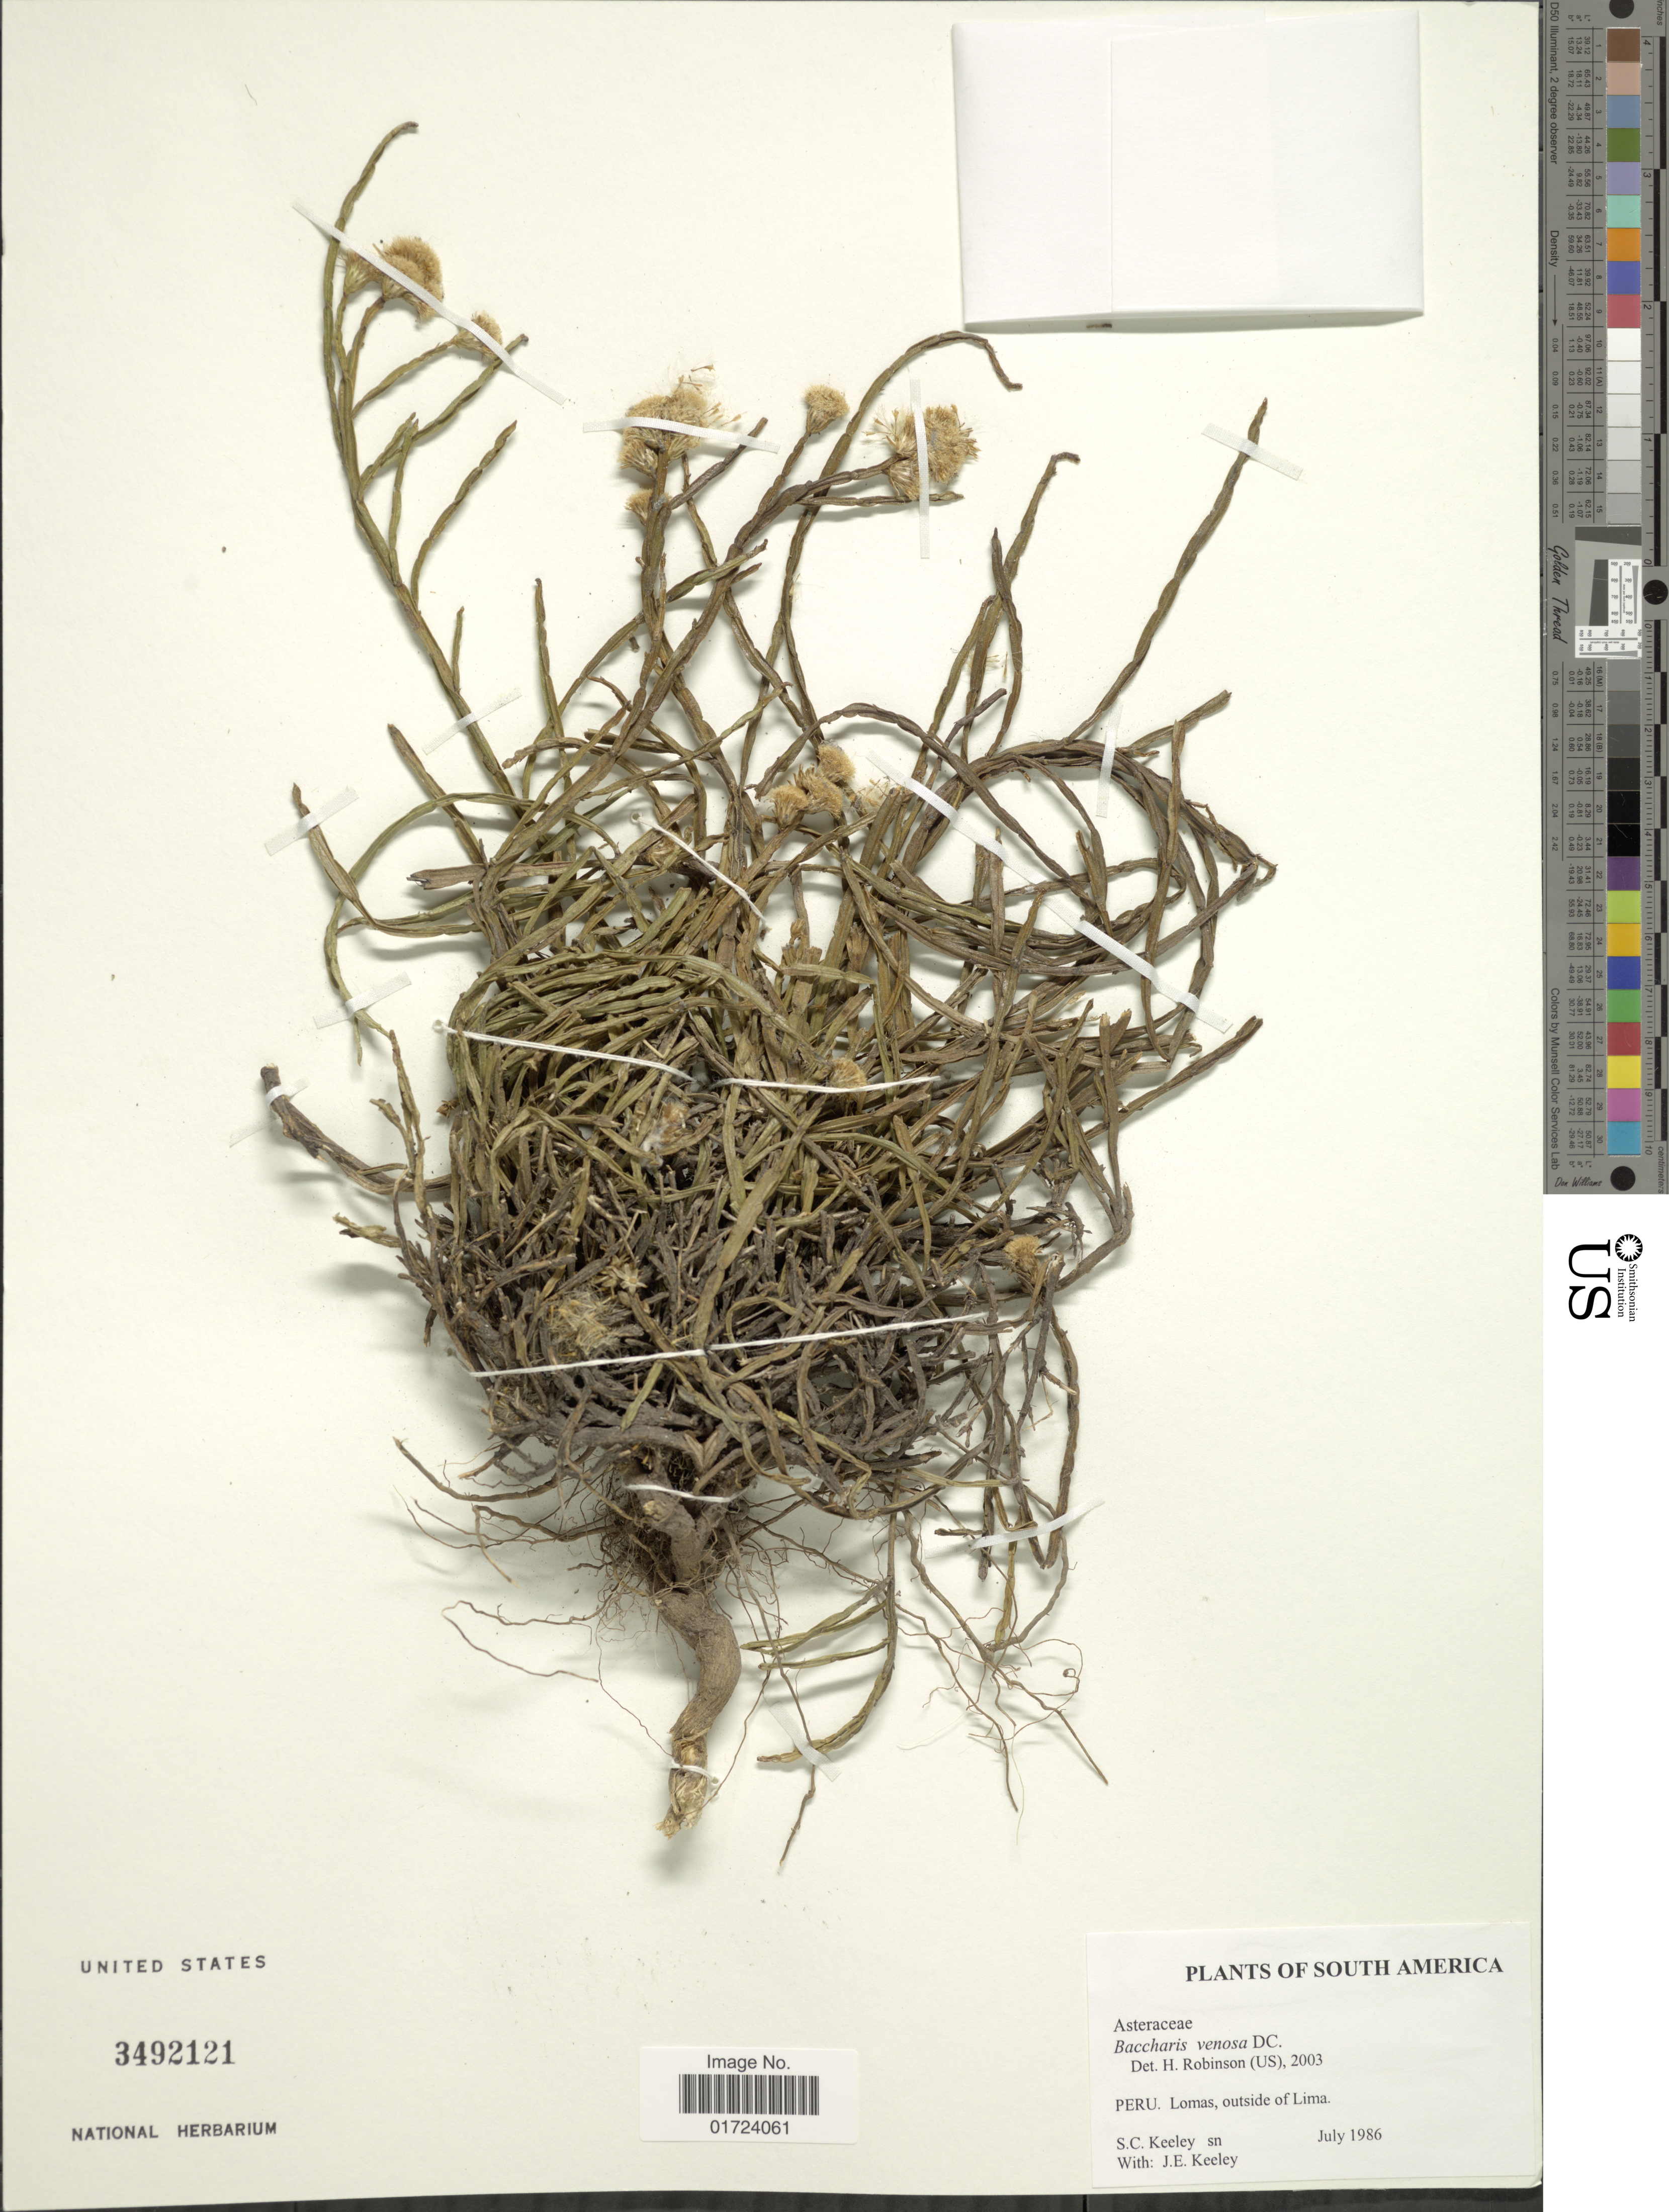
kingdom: Plantae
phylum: Tracheophyta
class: Magnoliopsida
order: Asterales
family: Asteraceae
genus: Baccharis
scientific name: Baccharis venosa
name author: (Ruiz & Pav.) Pers.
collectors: S. Keeler & J. E. Keeley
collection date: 1986-07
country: Peru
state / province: Lima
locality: Peru, Lomas, outside of Lima.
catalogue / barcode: US 3492121